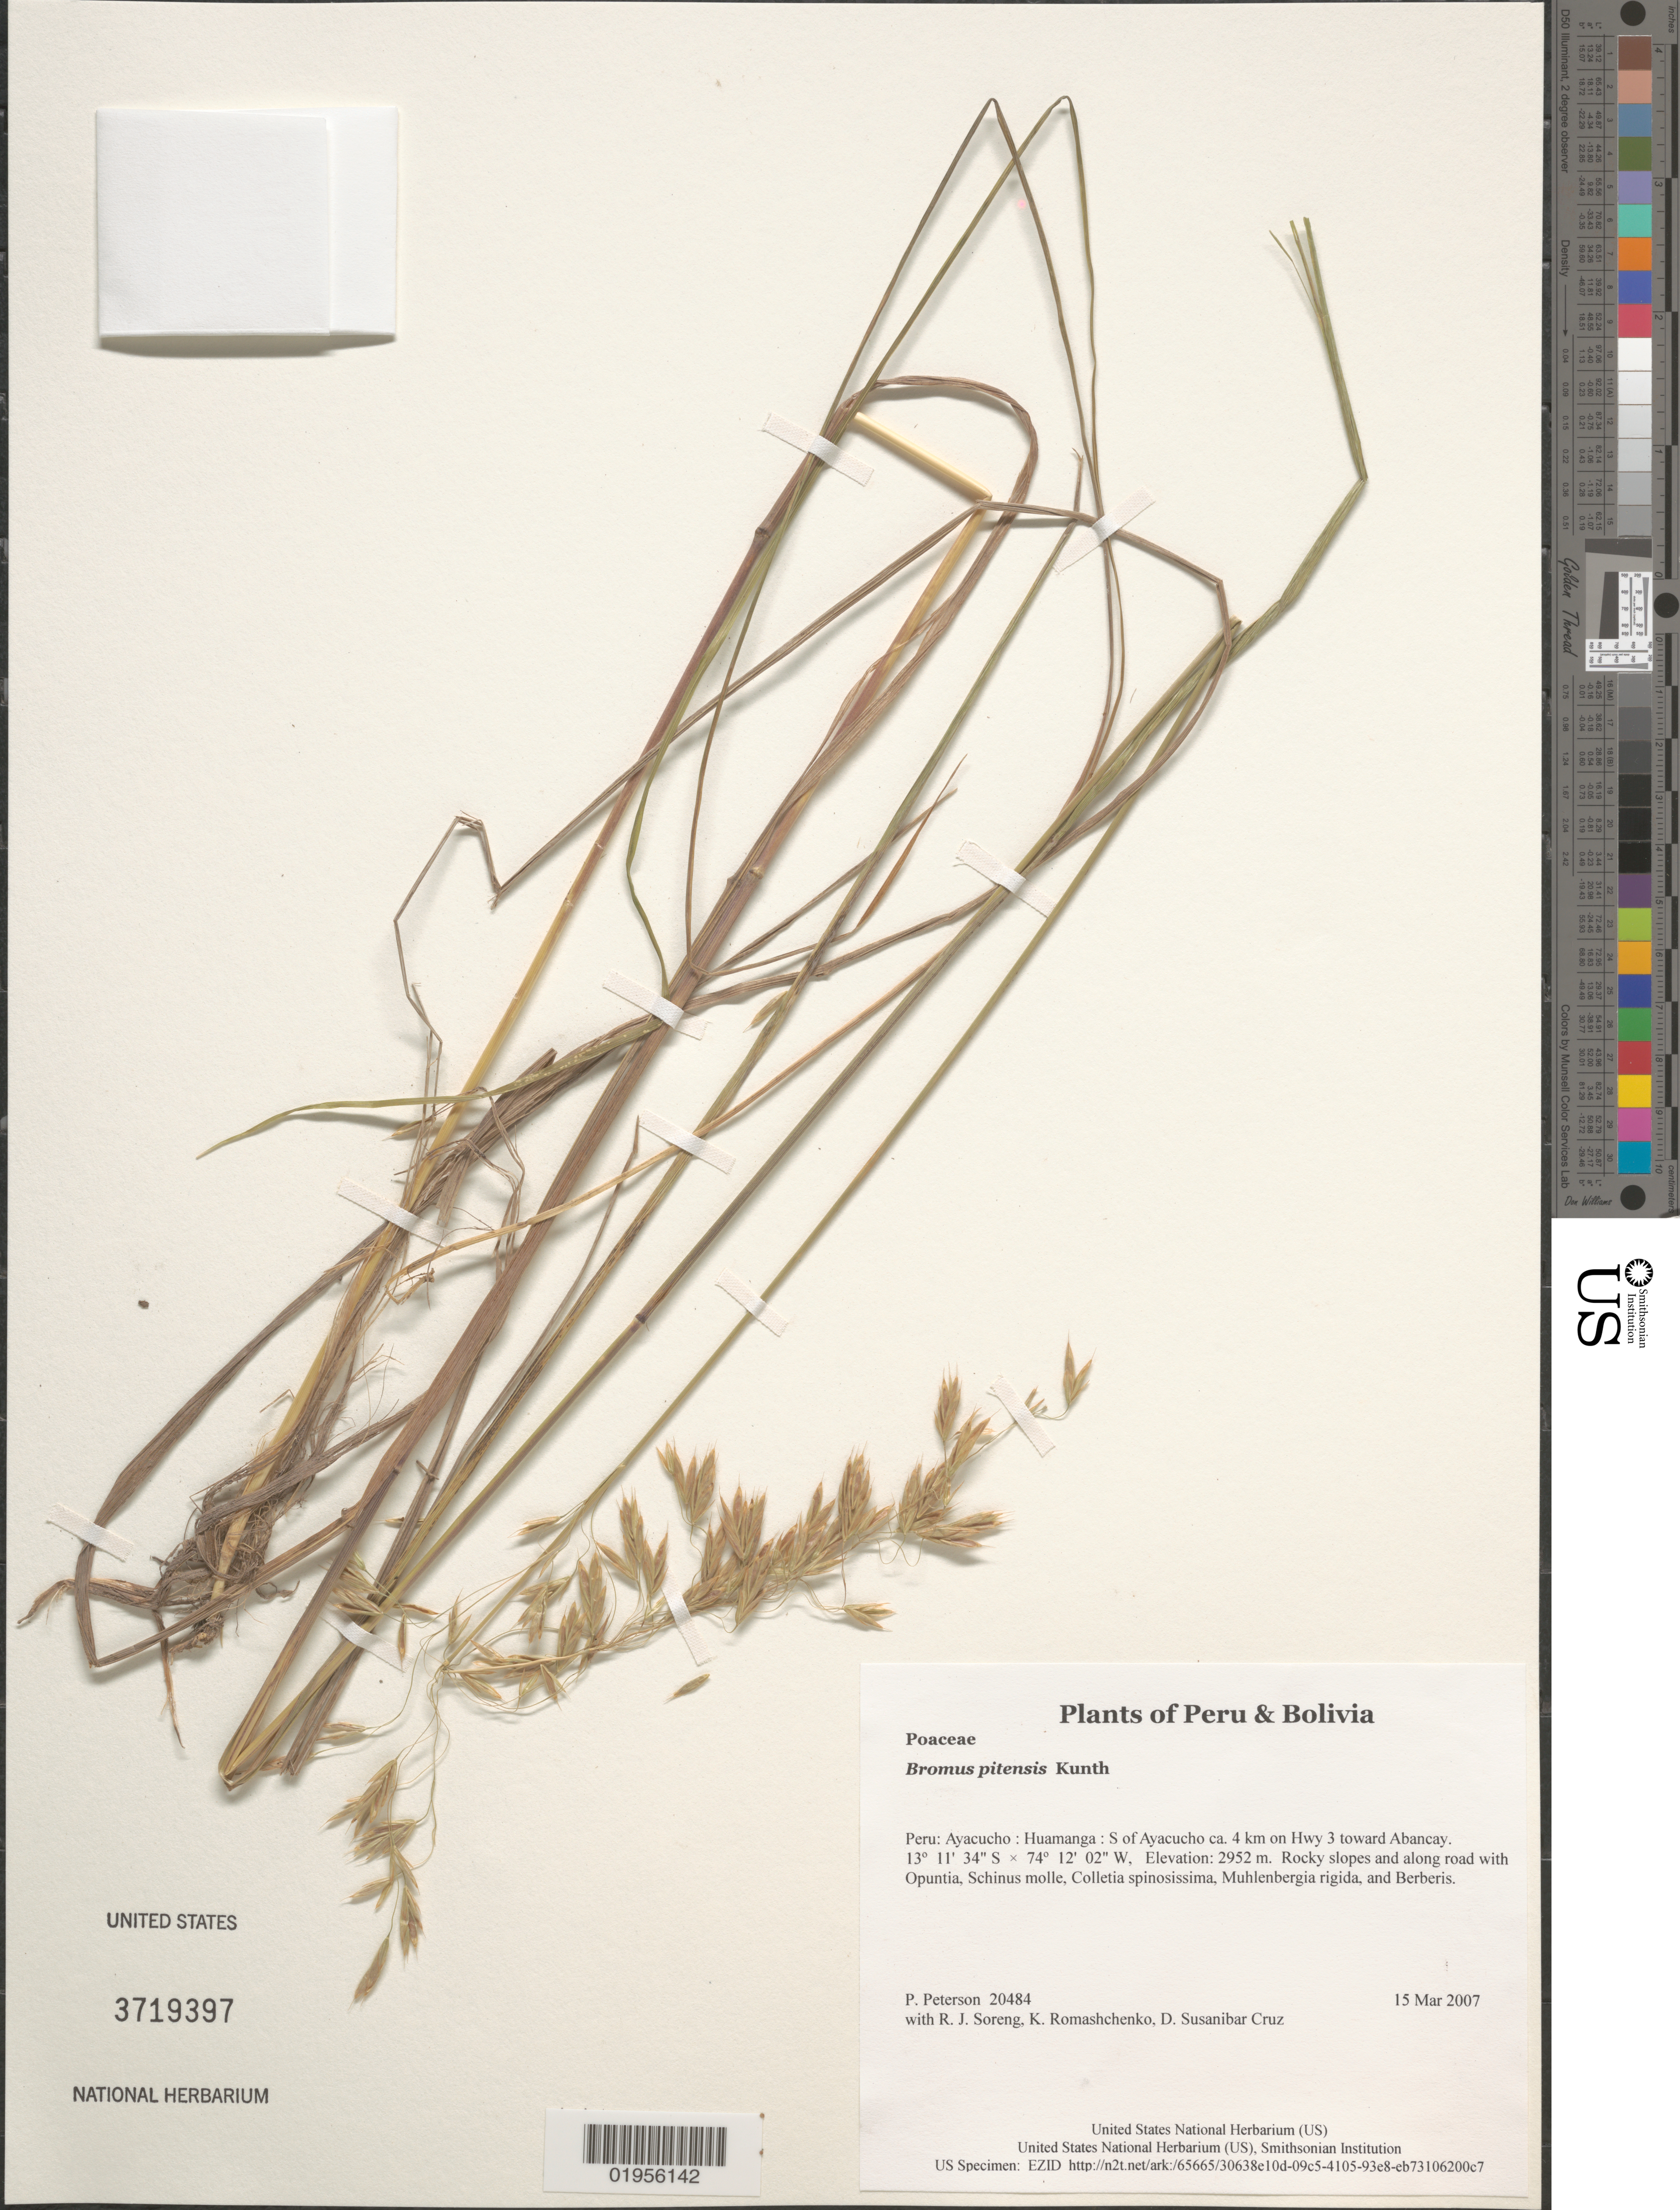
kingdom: Plantae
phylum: Tracheophyta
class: Liliopsida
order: Poales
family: Poaceae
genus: Bromus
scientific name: Bromus pitensis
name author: Kunth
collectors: P. M. Peterson, R. J. Soreng, K. Romashchenko & D. Susanibar Cruz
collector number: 20484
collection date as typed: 15 Mar 2007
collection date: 2007-03-15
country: Peru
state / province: Ayacucho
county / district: Huamanga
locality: S of Ayacucho ca. 4 km on Hwy 3 toward Abancay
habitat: Rocky slopes and along road with Opuntia, Schinus molle, Colletia spinosissima, Muhlenbergia rigida, and Berberis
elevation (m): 2952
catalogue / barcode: US 3719397